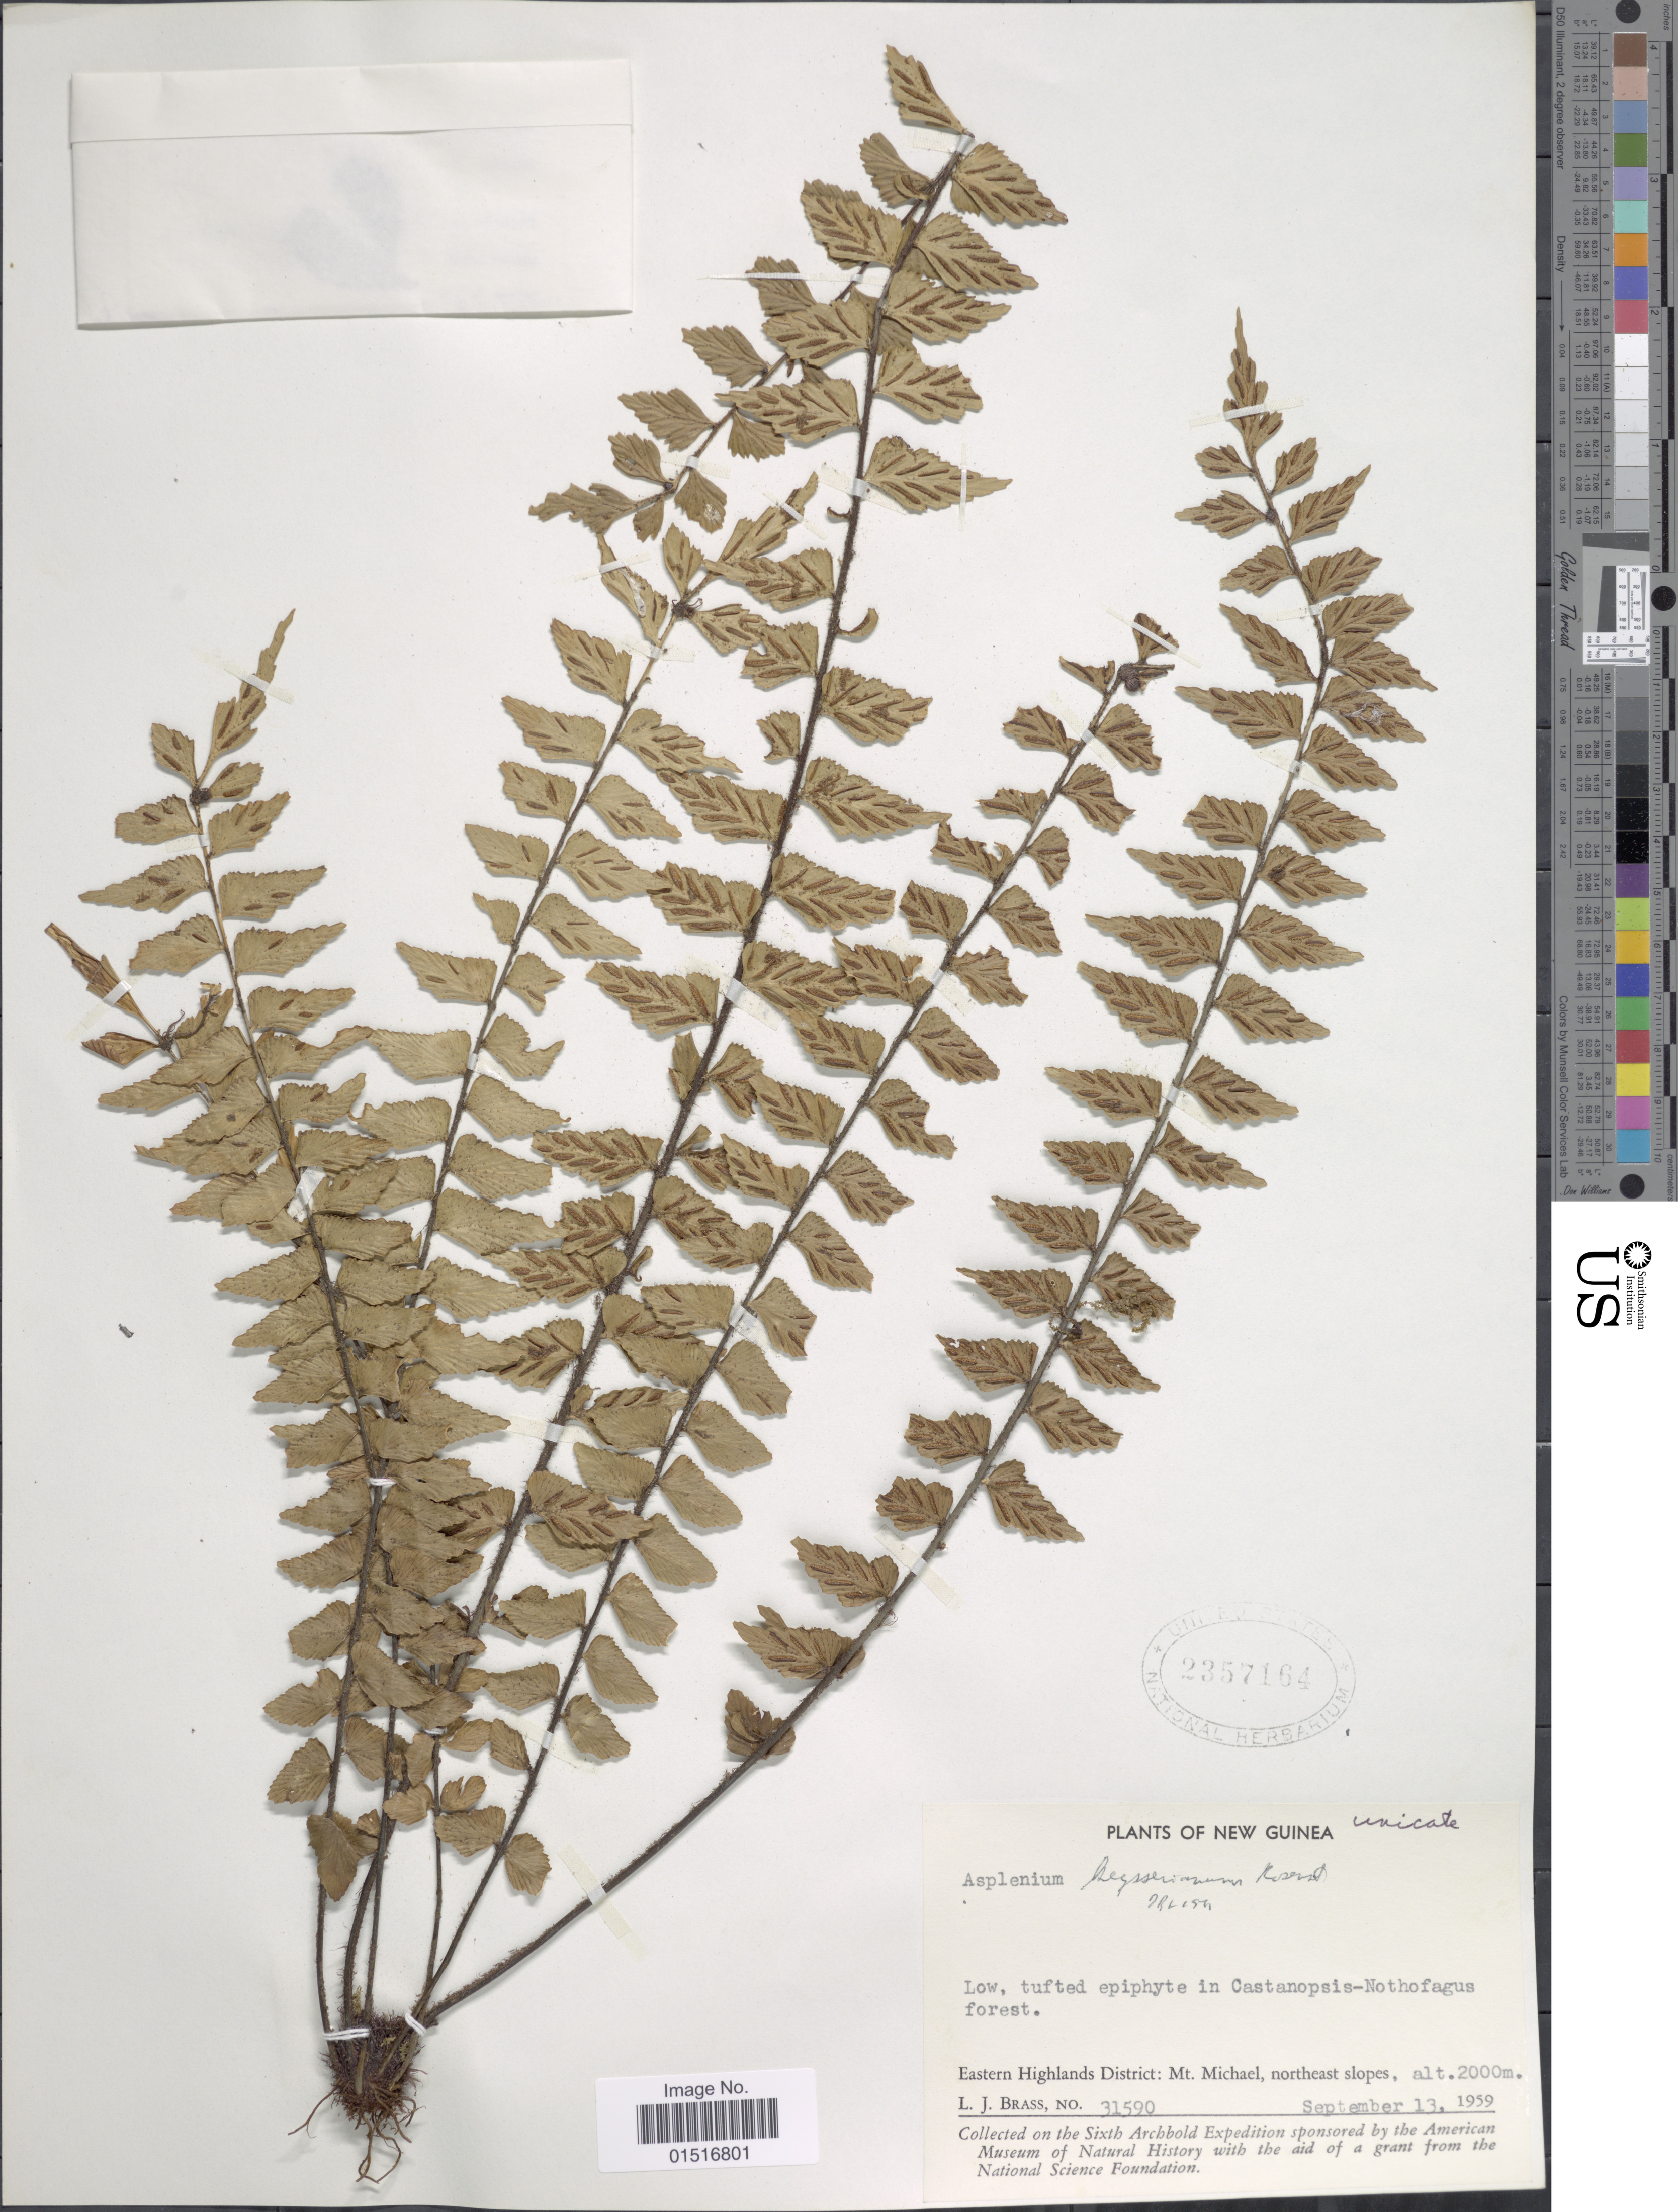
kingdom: Plantae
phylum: Tracheophyta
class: Polypodiopsida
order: Polypodiales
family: Aspleniaceae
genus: Asplenium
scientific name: Asplenium paleaceum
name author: R. Br.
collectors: L. J. Brass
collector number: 31590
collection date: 1959-09-13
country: Papua New Guinea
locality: New Guinea. Eastern Highlands District: Mt. Michael, northeast slopes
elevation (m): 2000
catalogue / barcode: US 2357164